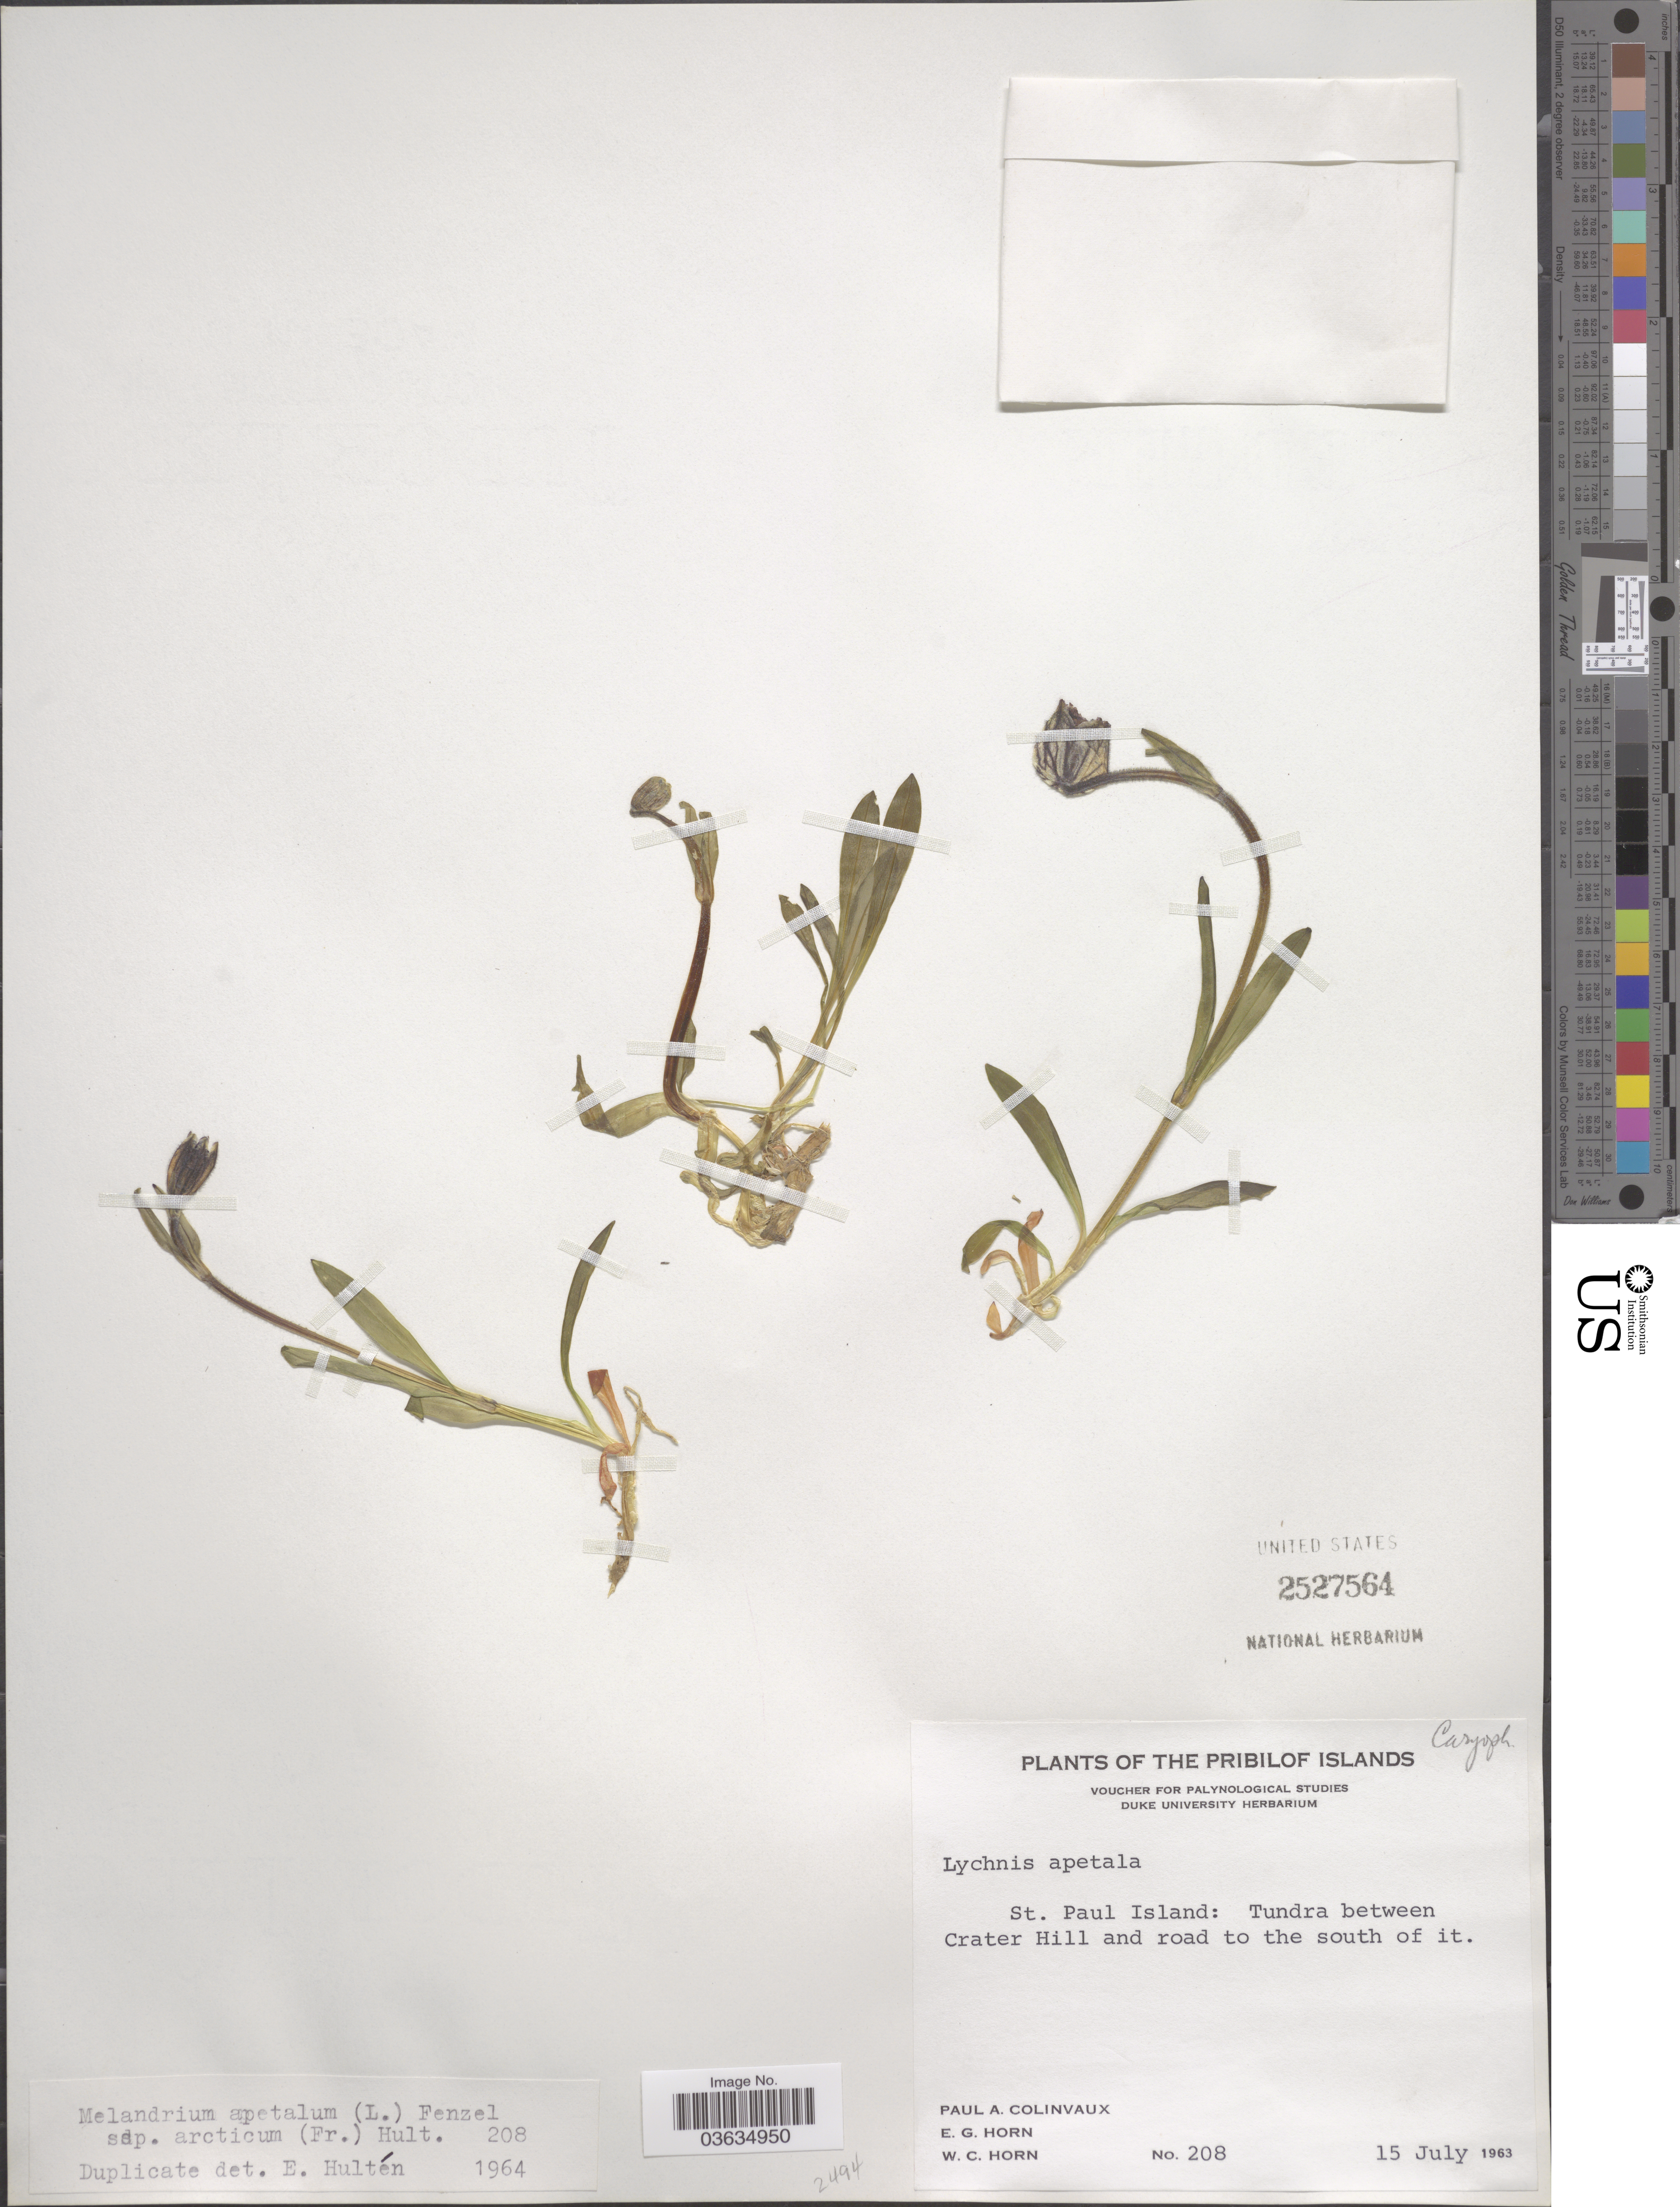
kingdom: Plantae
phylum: Tracheophyta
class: Magnoliopsida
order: Caryophyllales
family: Caryophyllaceae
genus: Silene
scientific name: Silene uralensis subsp. uralensis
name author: (Rupr.) Bocquet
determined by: Strong, Mark T., (BOT), Smithsonian Institution - National Museum of Natural History (UNITED STATES)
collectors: P. Colinvaux, E. Horn & W. Horn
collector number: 208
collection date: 1963-07-15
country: United States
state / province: Alaska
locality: The Pribilof Islands. St. Paul Island: Tundra between Crater Hill and road to the south of it.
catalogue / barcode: US 2527564